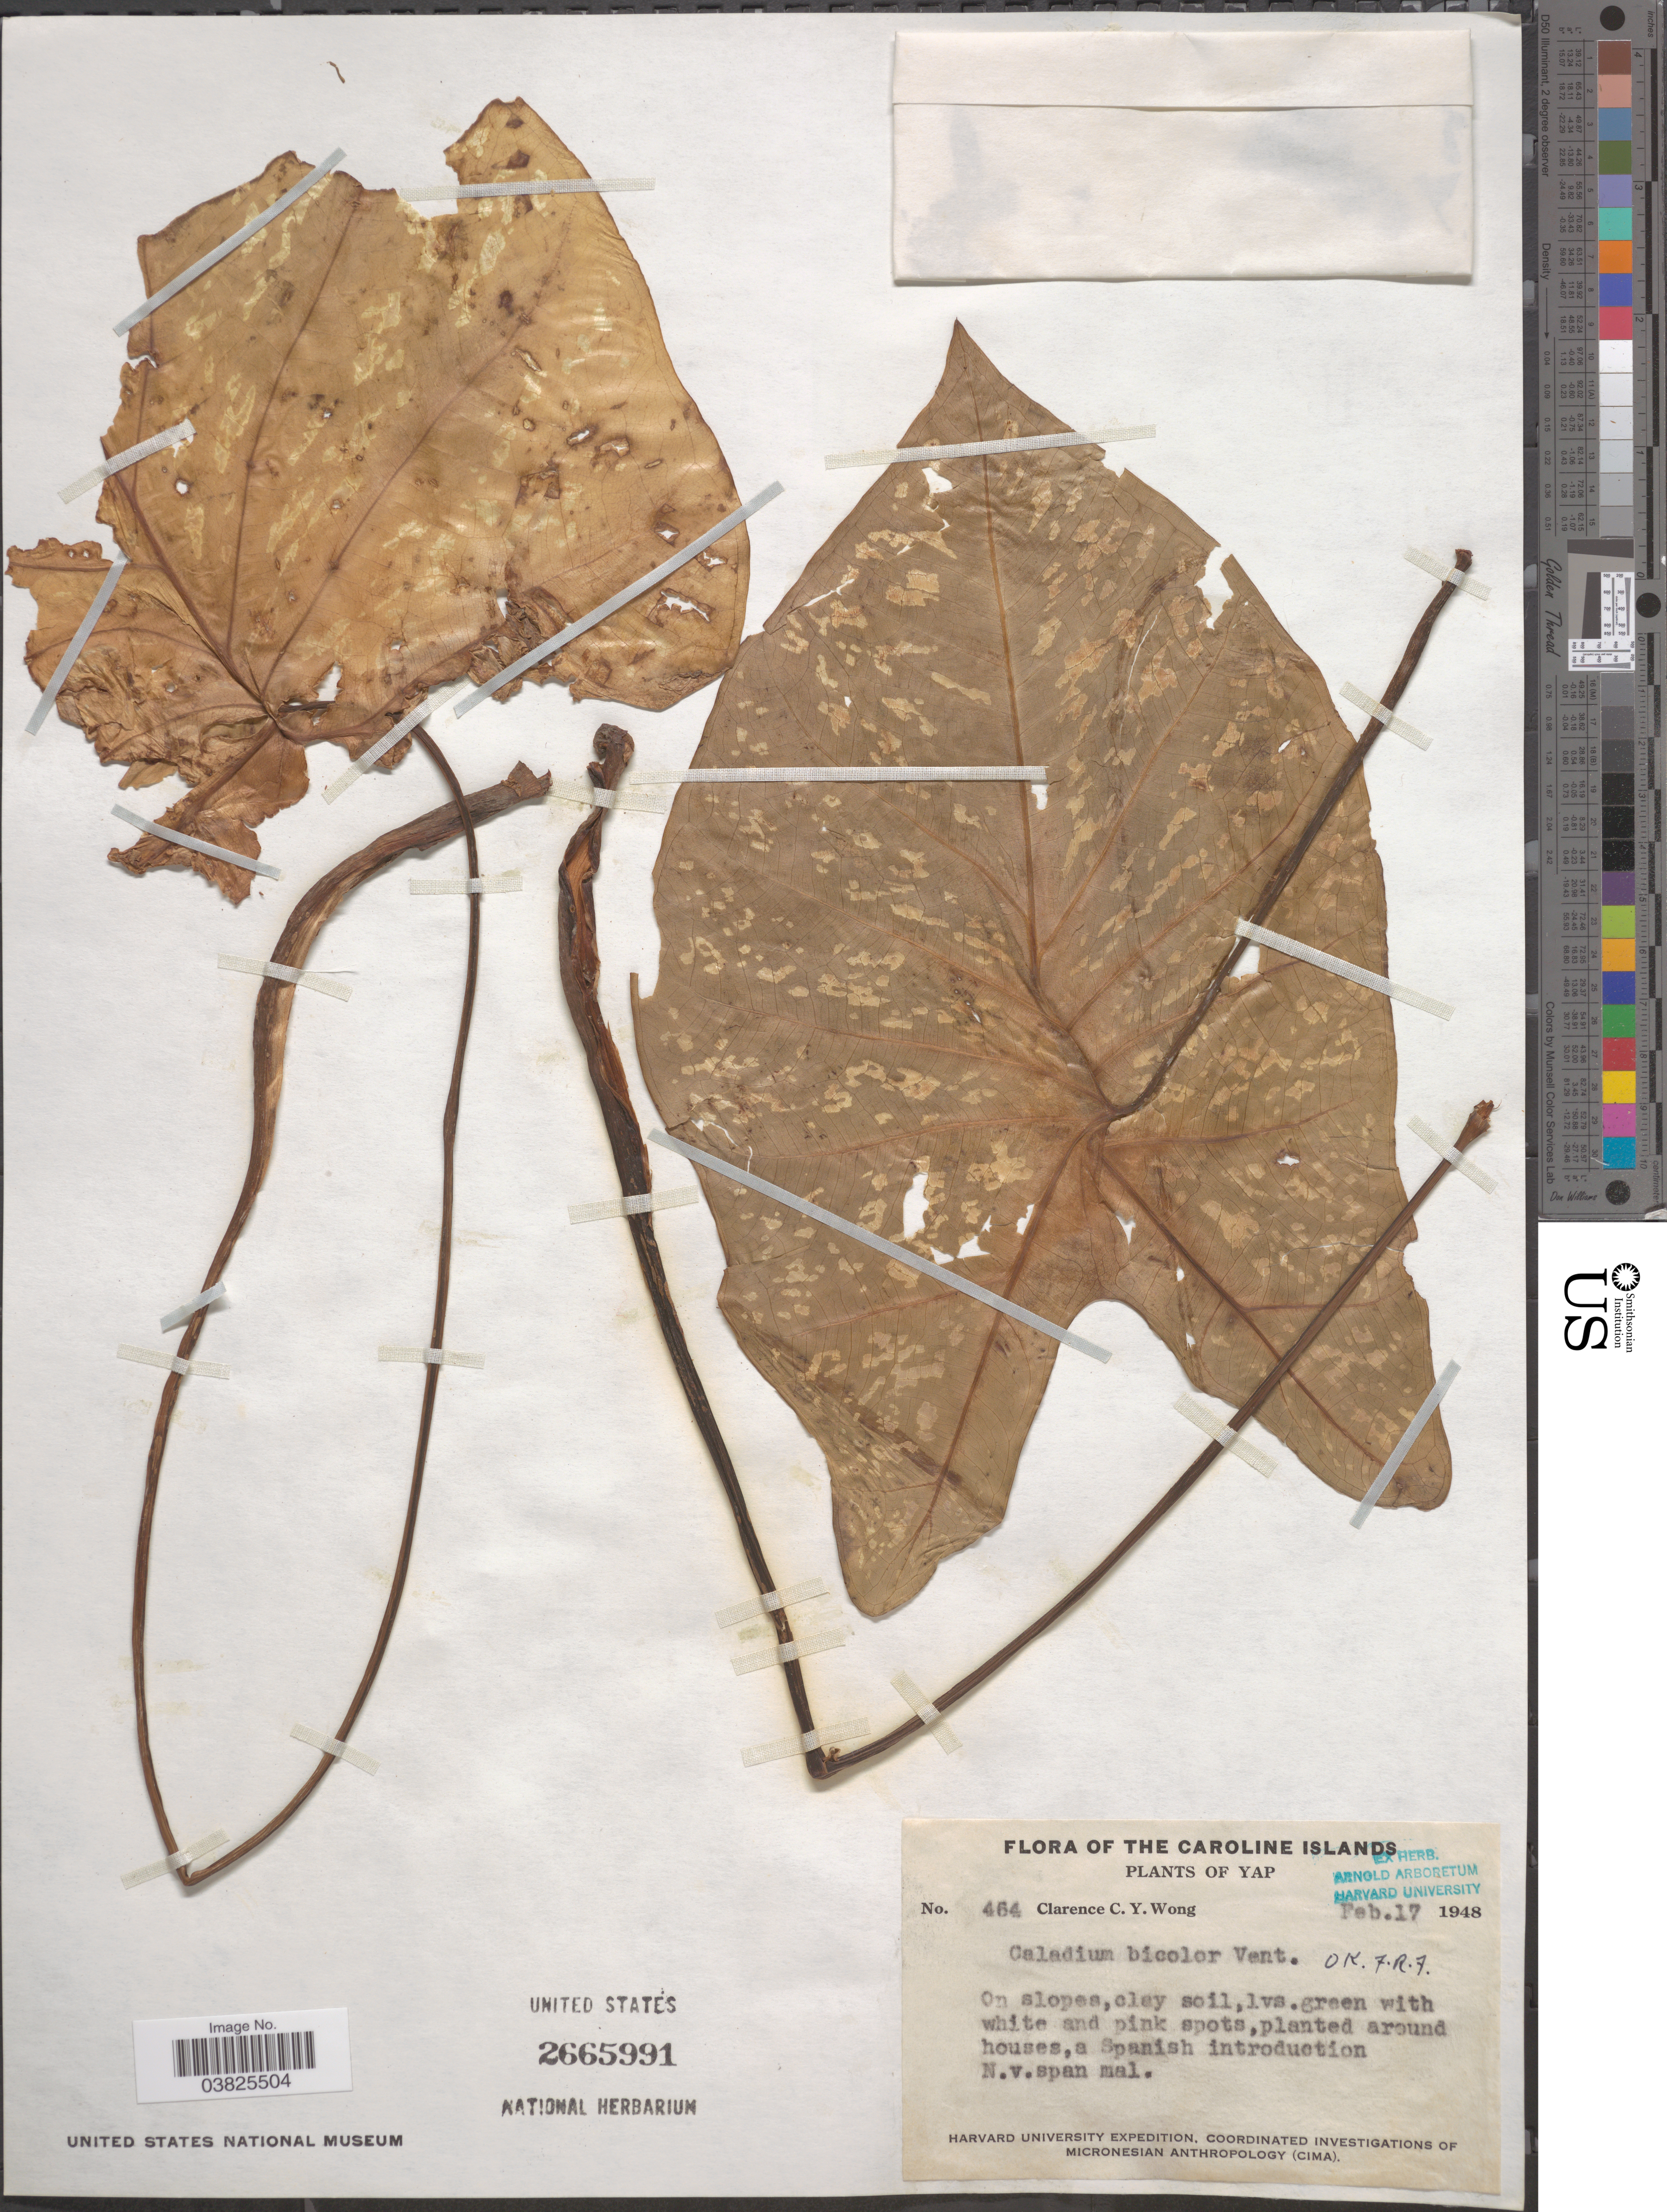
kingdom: Plantae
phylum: Tracheophyta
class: Liliopsida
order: Alismatales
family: Araceae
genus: Caladium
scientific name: Caladium bicolor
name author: (Aiton) Vent.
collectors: C. Wong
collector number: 464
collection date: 1948-02-17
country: Micronesia, Federated States of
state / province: Yap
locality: The Caroline Islands. On slopes.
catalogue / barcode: US 2665991